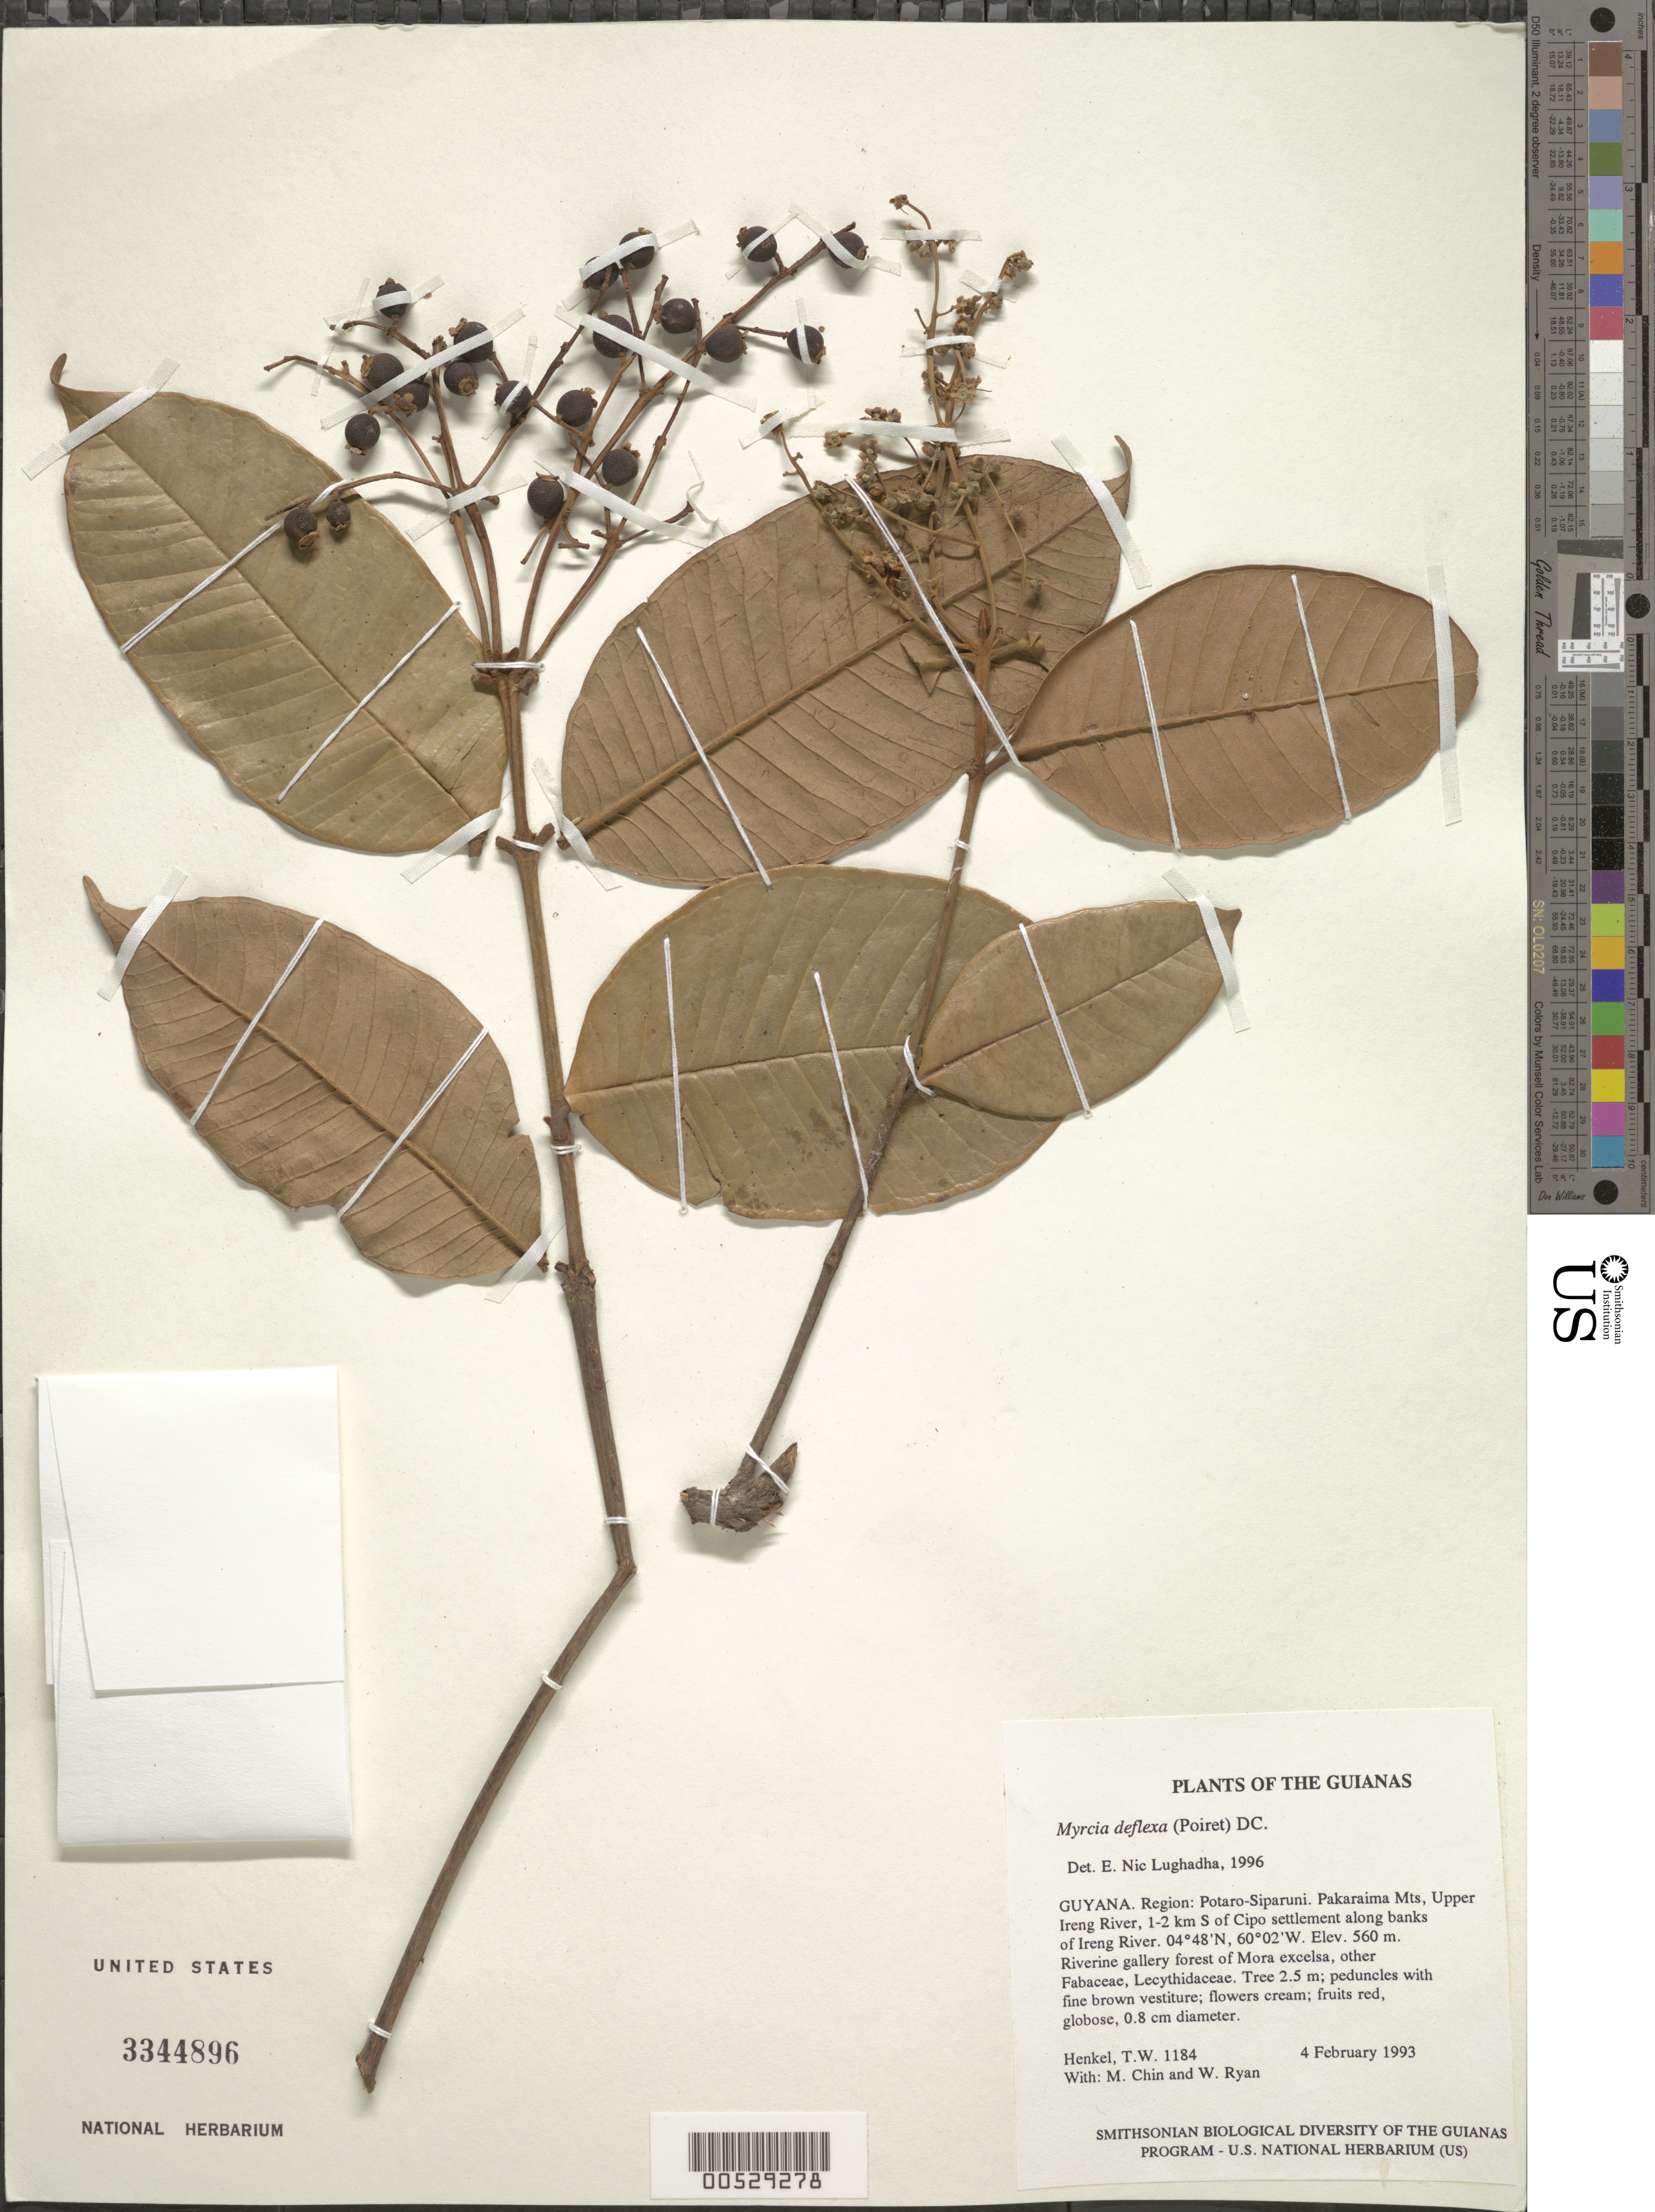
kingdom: Plantae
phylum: Tracheophyta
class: Magnoliopsida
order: Myrtales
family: Myrtaceae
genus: Myrcia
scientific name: Myrcia deflexa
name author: (Poir.) DC.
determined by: Nic Lughadha, E. M.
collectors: T. Henkel, M. Chin & W. Ryan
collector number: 1184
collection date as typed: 4 February 1993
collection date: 1993-02-04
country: Guyana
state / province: Potaro-Siparuni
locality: Pakaraima Mts, Upper Ireng River, 1-2 km S of Cipo settlement along banks of Ireng River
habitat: Riverine gallery forest of Mora excelsa, other Fabaceae, Lecythidaceae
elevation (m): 560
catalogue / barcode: US 3344896